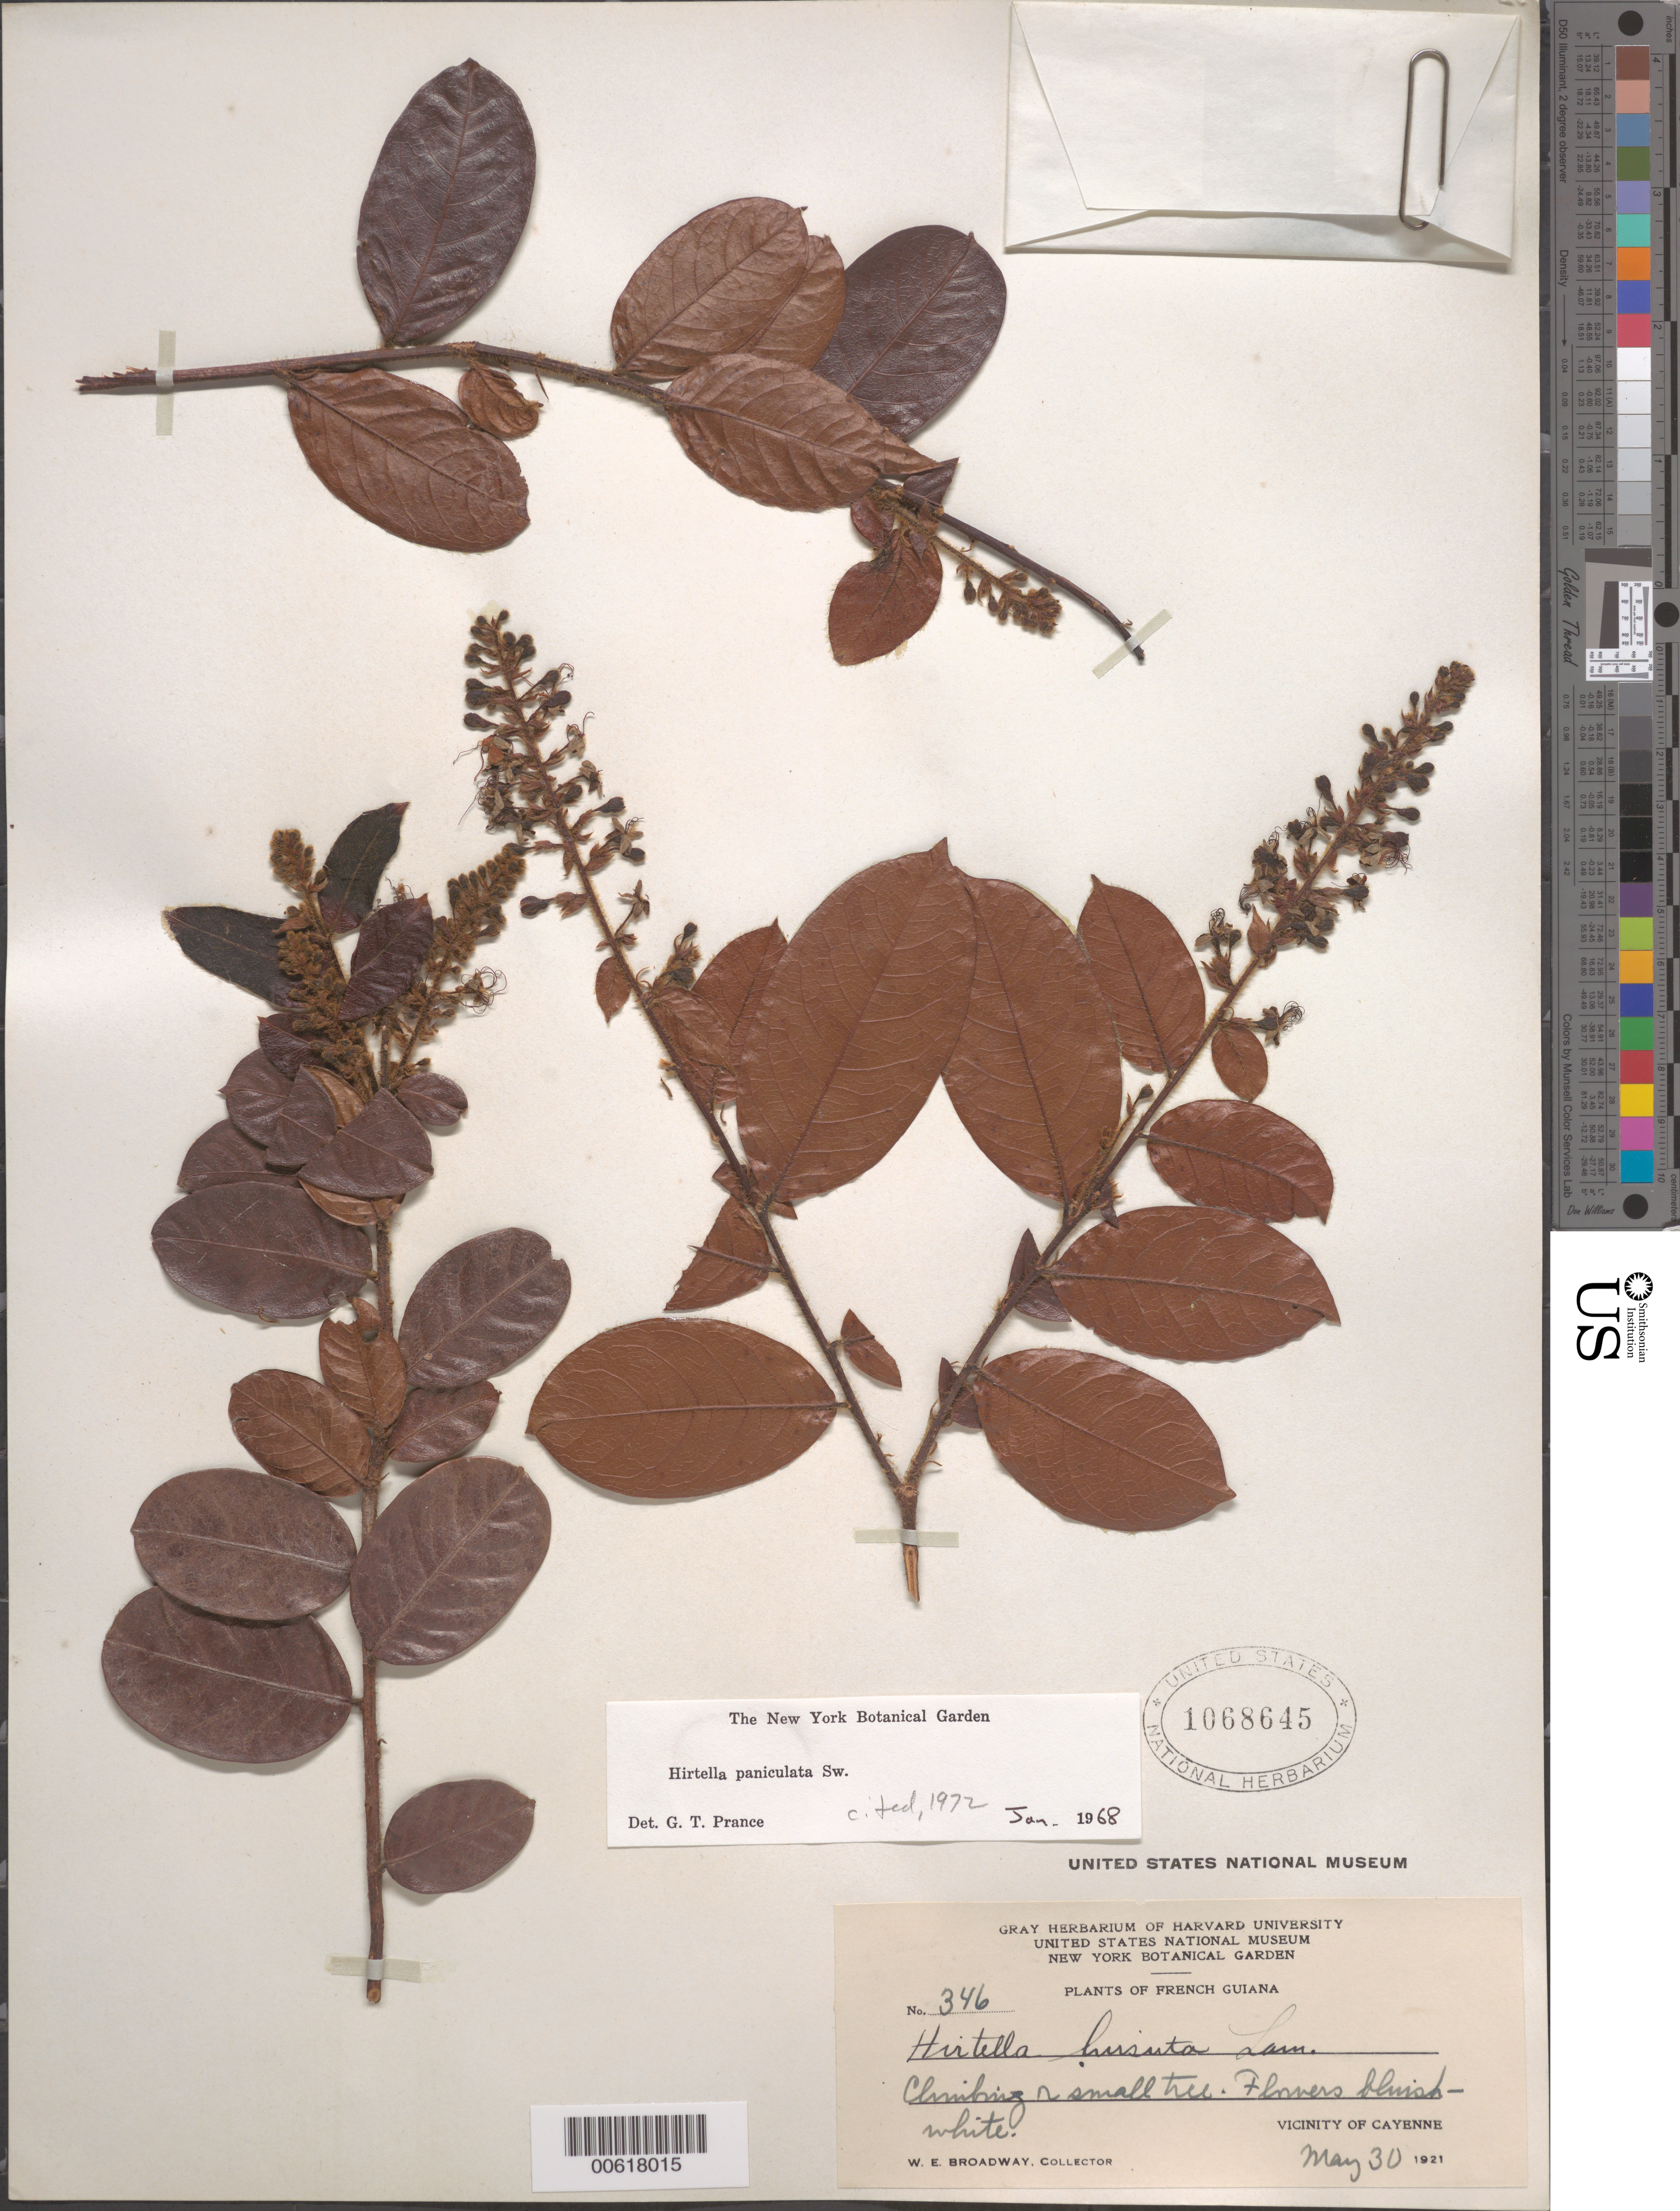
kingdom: Plantae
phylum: Tracheophyta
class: Magnoliopsida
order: Malpighiales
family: Chrysobalanaceae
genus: Hirtella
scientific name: Hirtella paniculata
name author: Sw.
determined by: Prance, G. T.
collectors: W. E. Broadway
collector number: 346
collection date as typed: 30-May-21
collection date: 1921-05-30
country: French Guiana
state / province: Cayenne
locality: Cayenne, vic.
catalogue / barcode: US 1068645